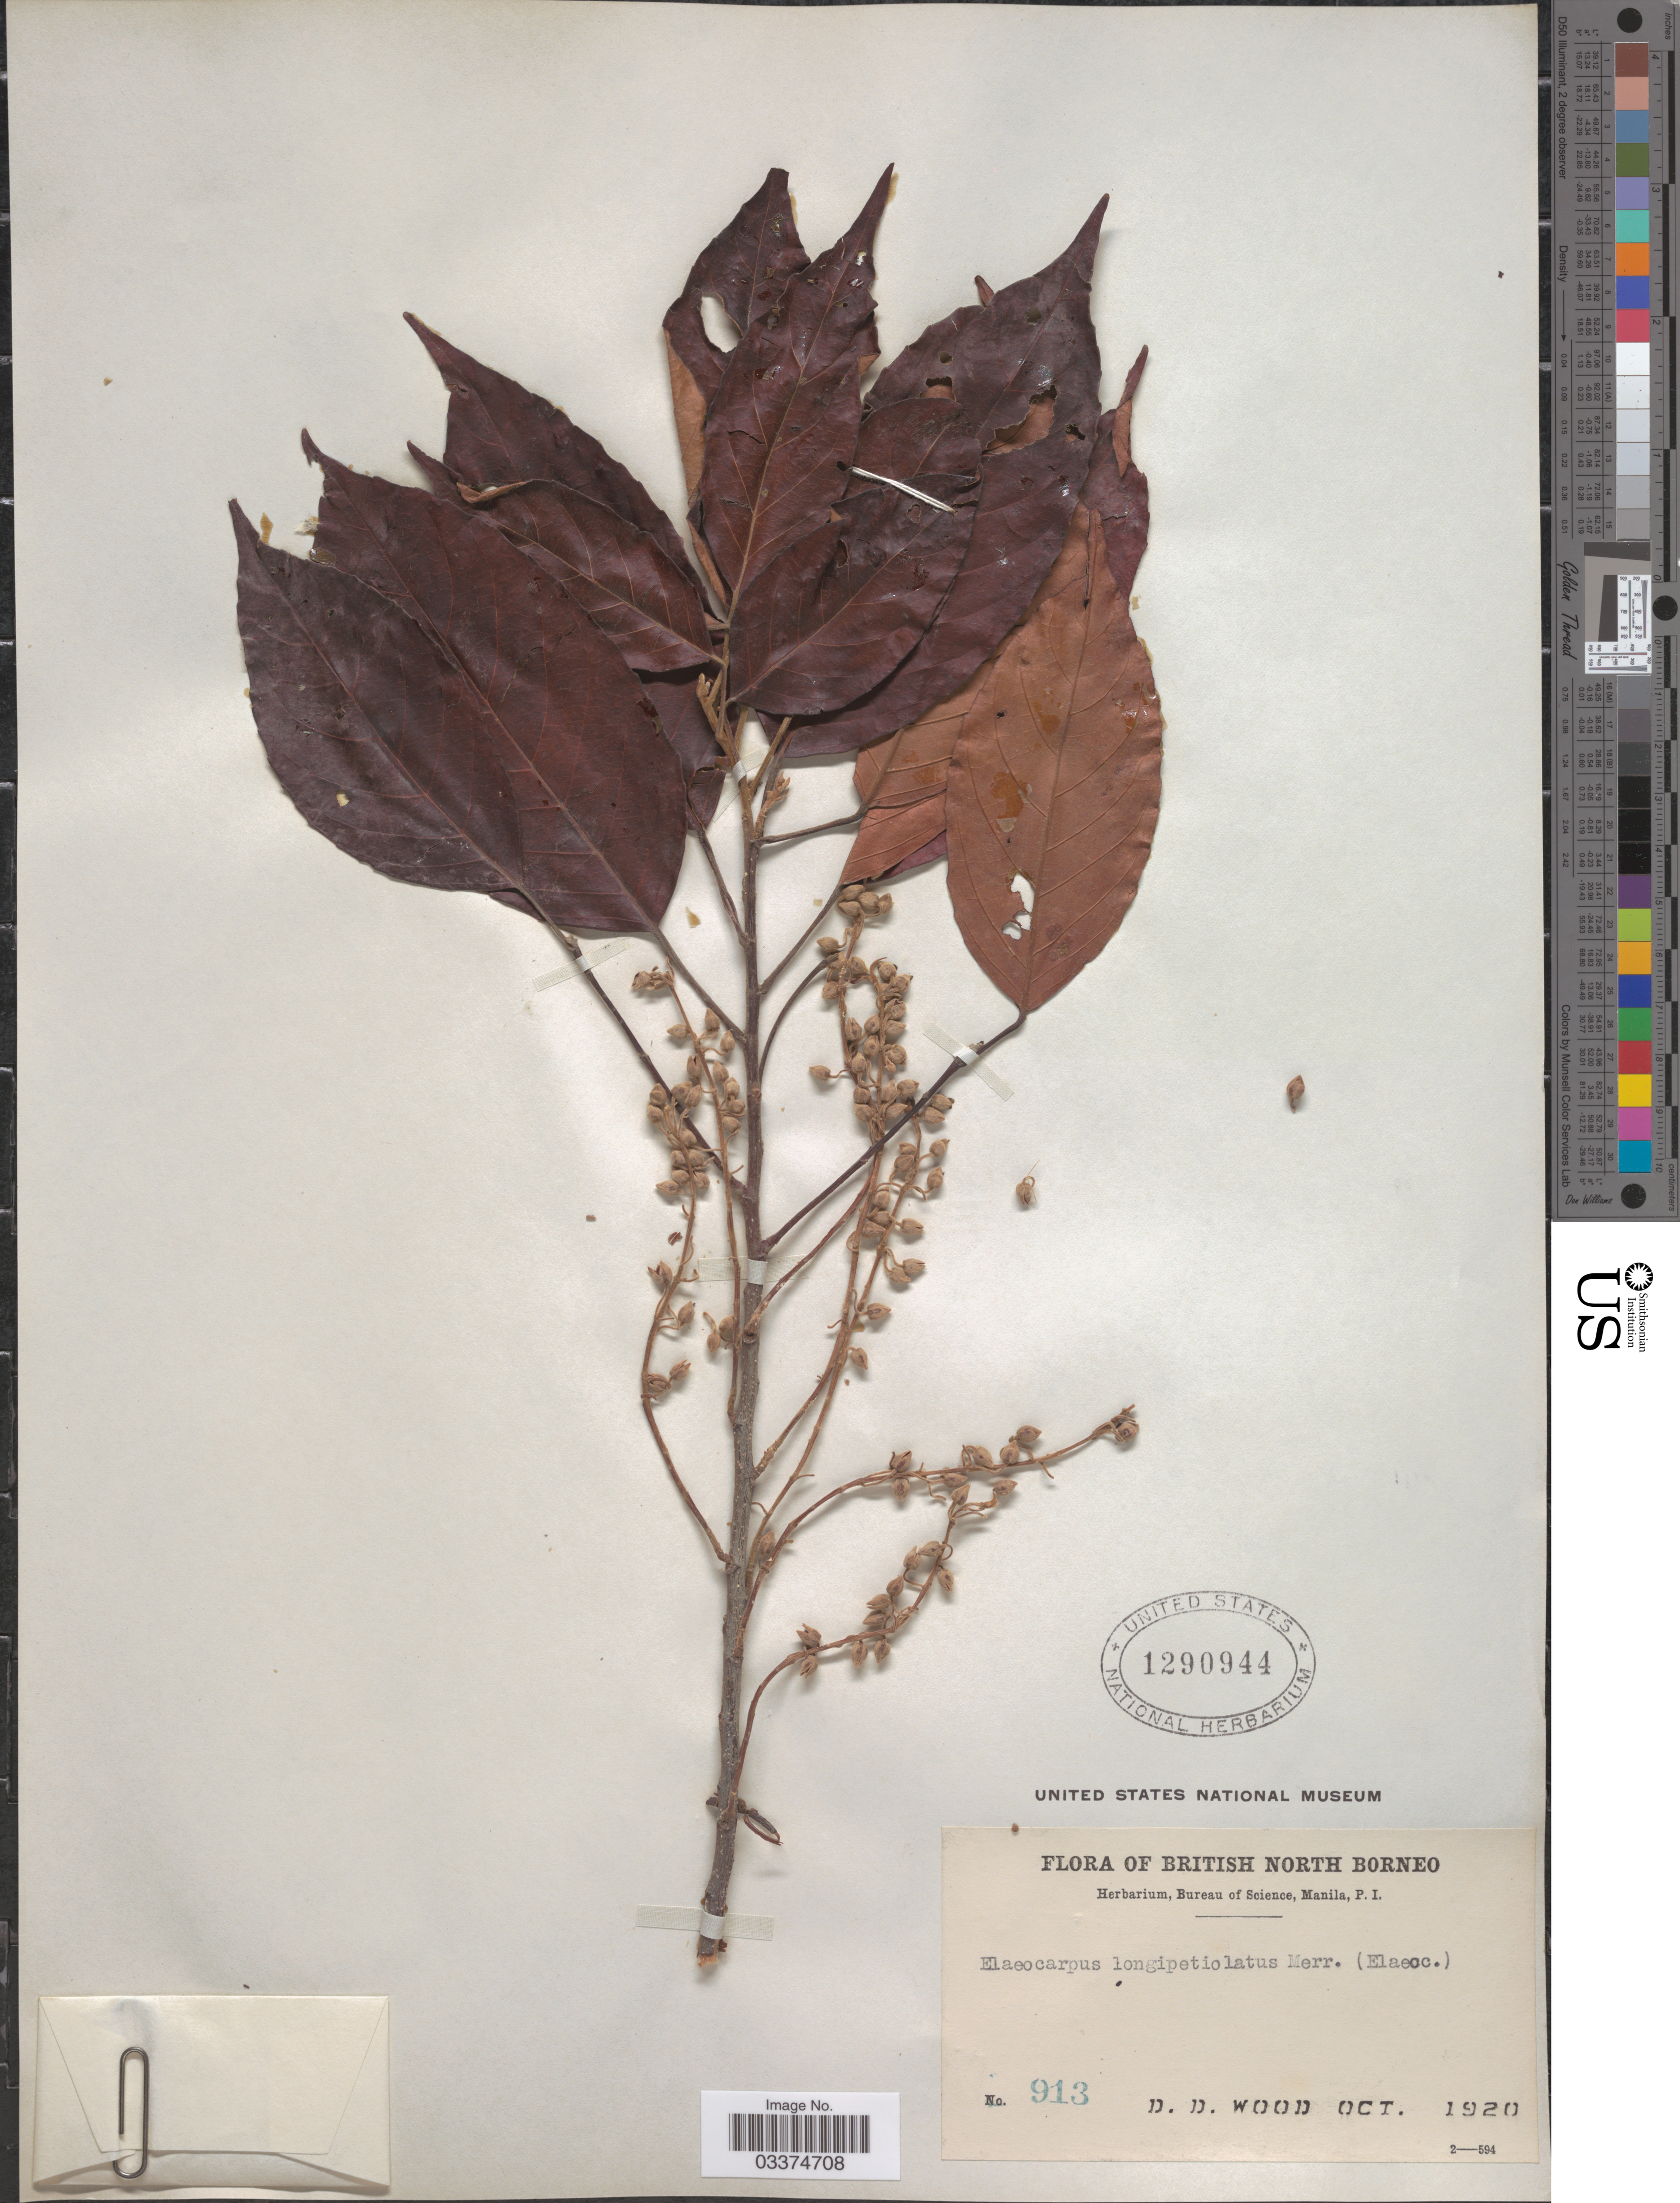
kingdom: Plantae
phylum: Tracheophyta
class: Magnoliopsida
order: Oxalidales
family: Elaeocarpaceae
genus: Elaeocarpus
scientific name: Elaeocarpus stipularis var. longipetiolatus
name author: Merr.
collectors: D. Wood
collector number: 913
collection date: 1920-10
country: Malaysia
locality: British North Borneo.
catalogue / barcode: US 1290944